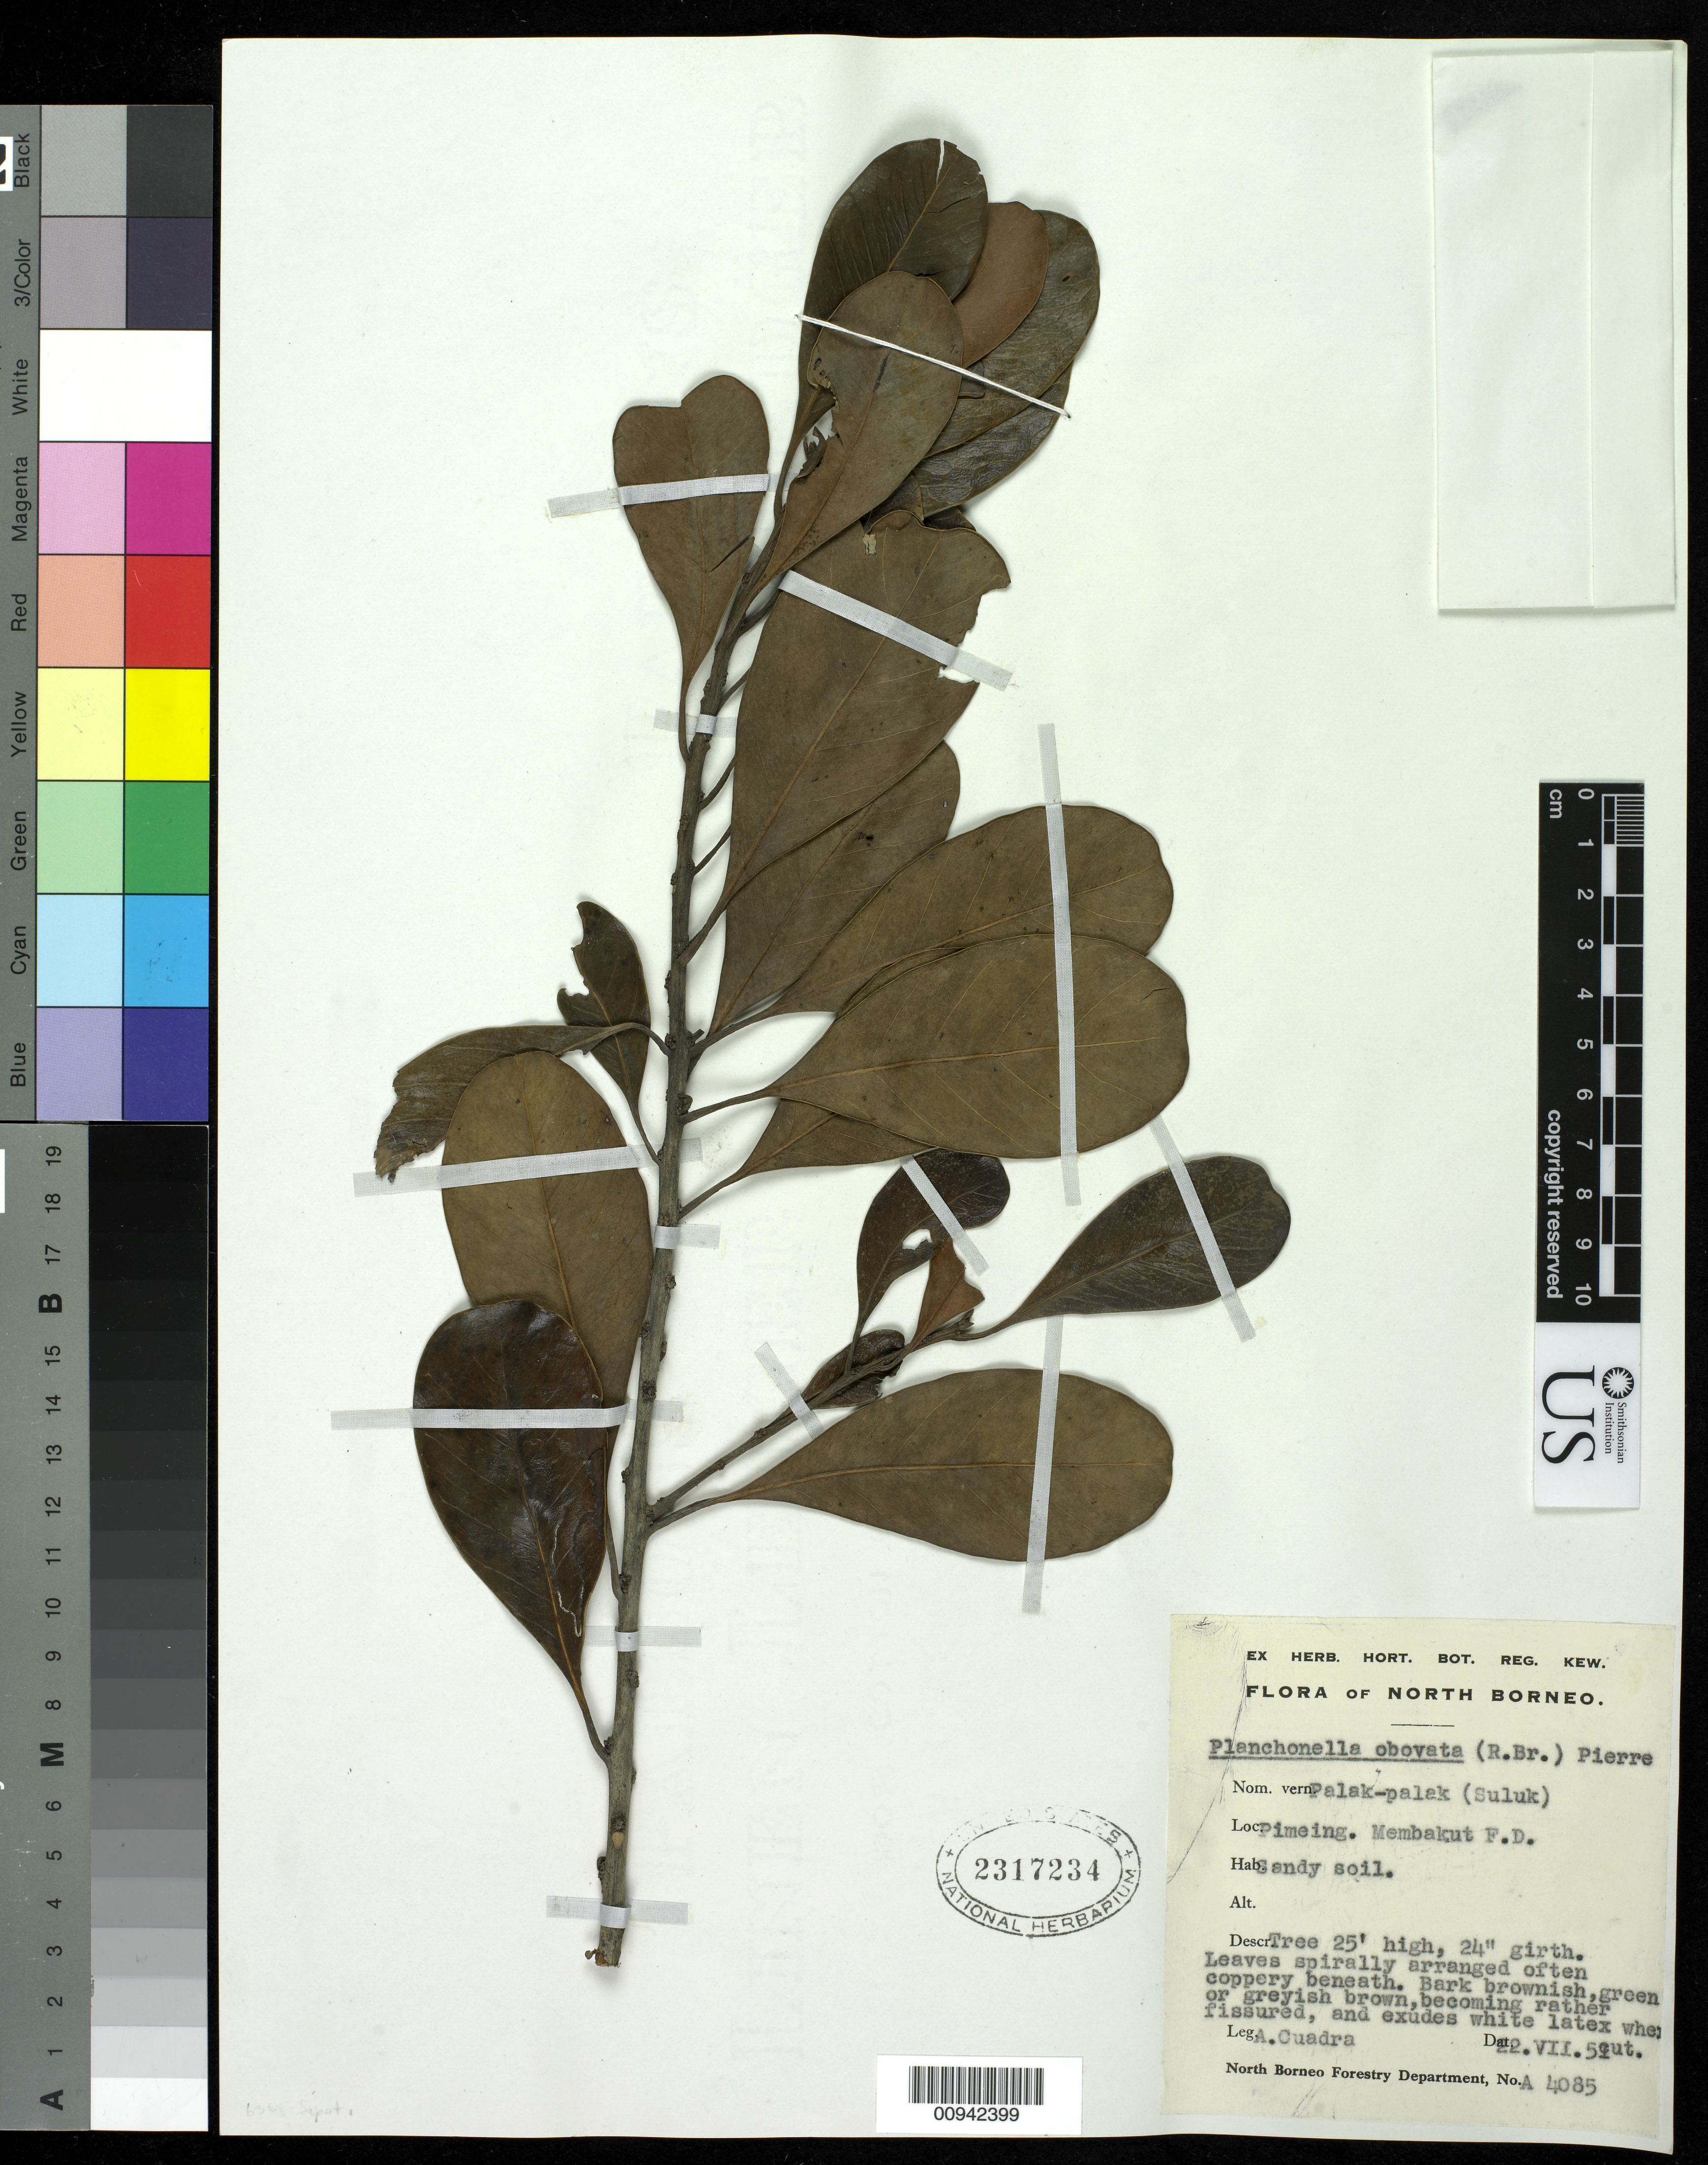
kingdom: Plantae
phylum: Tracheophyta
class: Magnoliopsida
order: Ericales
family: Sapotaceae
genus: Planchonella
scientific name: Planchonella obovata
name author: (R. Br.) Pierre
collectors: A. Cuadra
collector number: A 4085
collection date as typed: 22 Jul 1951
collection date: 1951-07-22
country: Malaysia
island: Borneo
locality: Pimeing. Membakut F. D.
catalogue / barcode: US 2317234